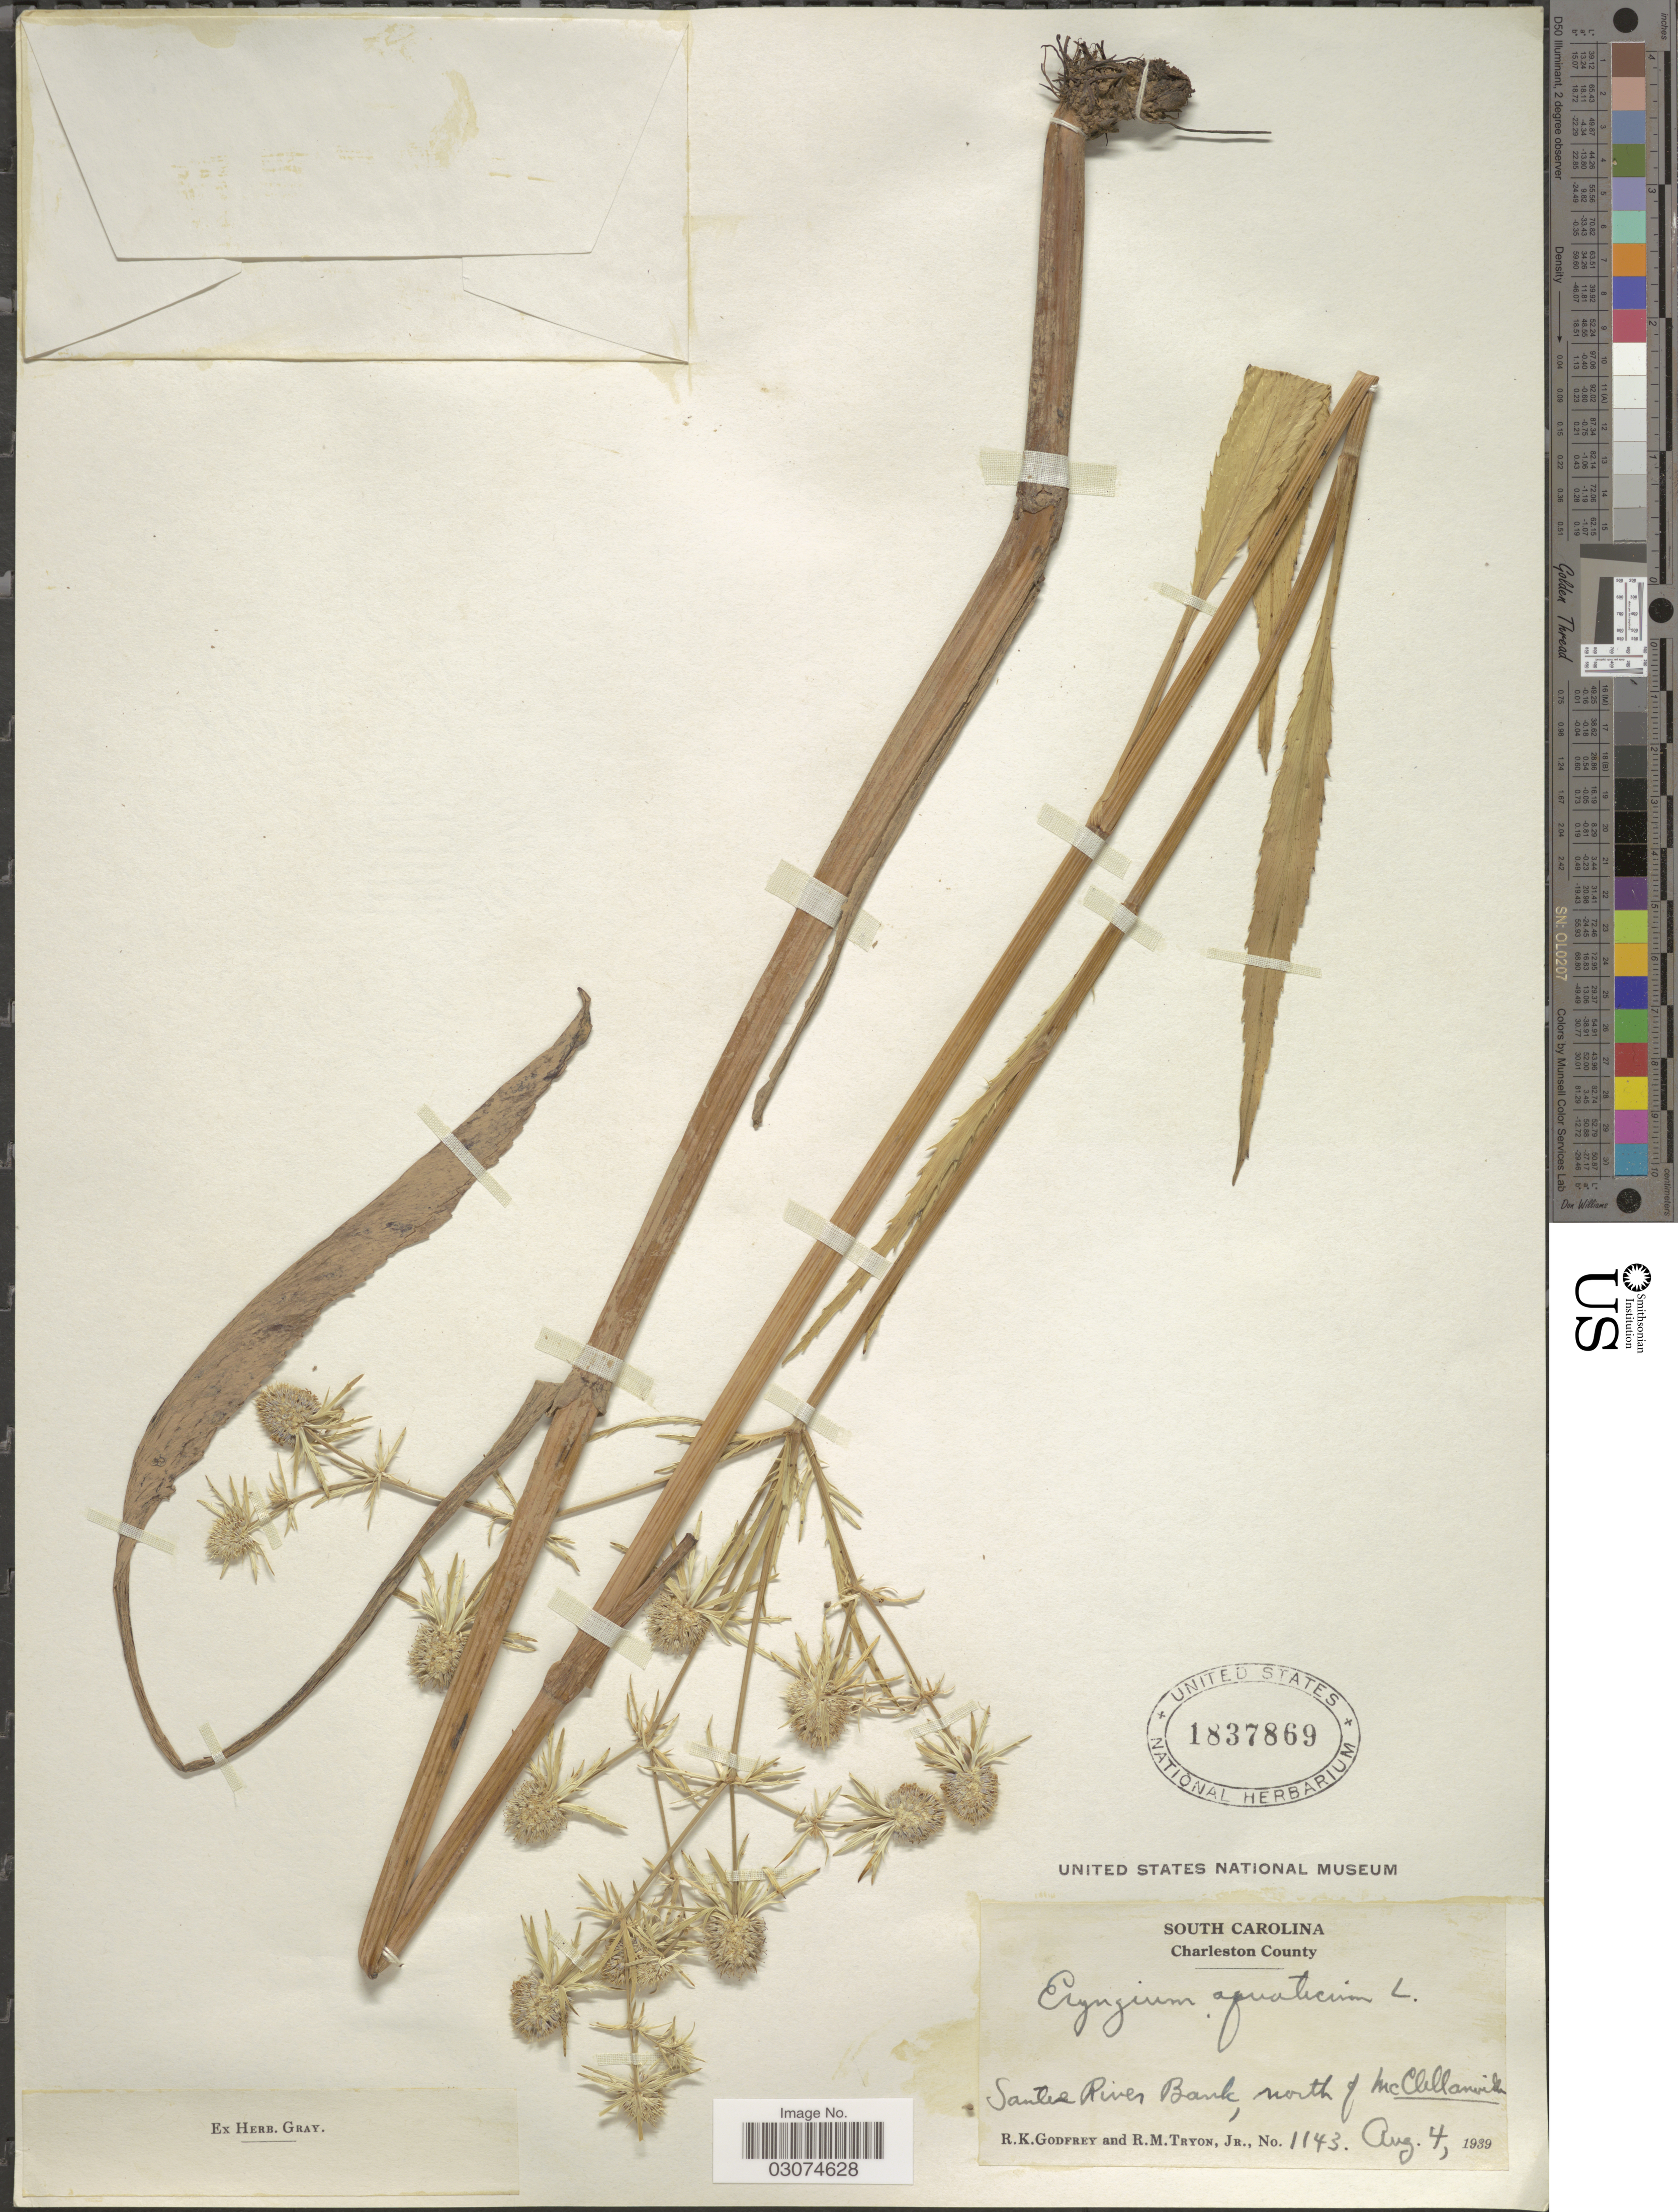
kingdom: Plantae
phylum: Tracheophyta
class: Magnoliopsida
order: Apiales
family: Apiaceae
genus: Eryngium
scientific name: Eryngium aquaticum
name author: L.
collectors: R. K. Godfrey & R. Tryon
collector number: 1143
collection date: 1939-08-04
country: United States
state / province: South Carolina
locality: Charleston County. Santa River Bank, north of McClellanville.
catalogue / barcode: US 1837869